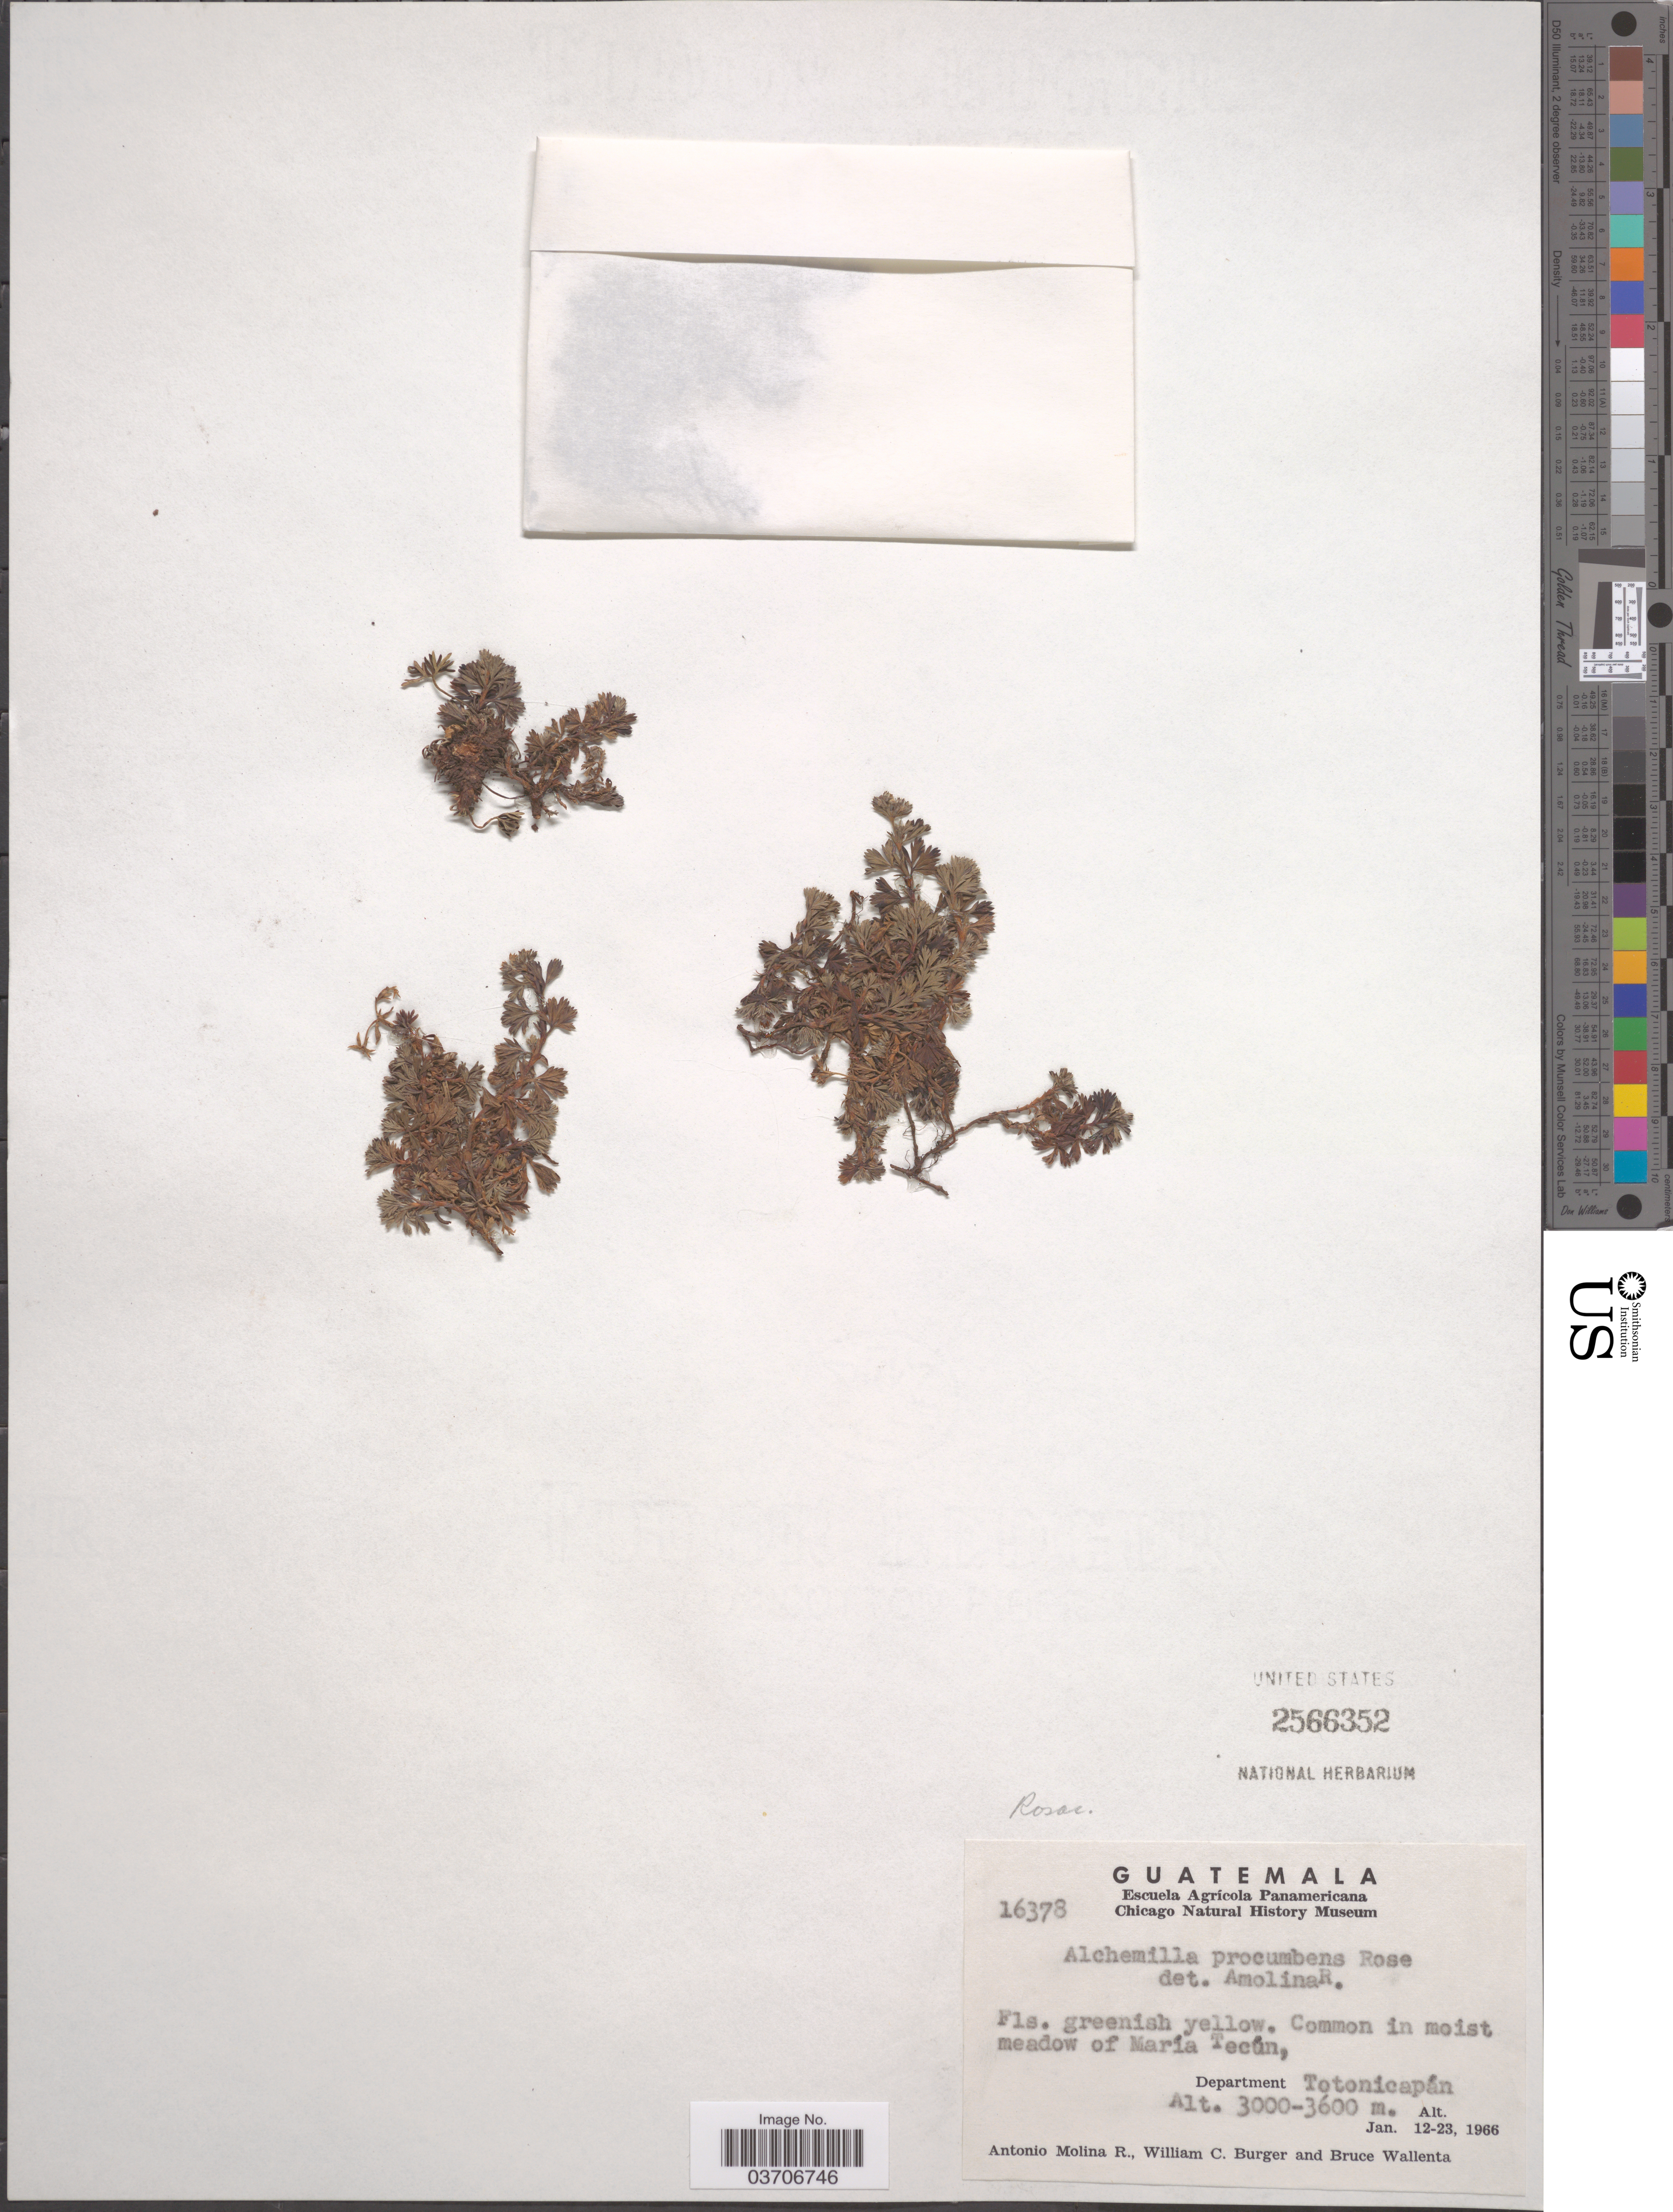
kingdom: Plantae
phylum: Tracheophyta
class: Magnoliopsida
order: Rosales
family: Rosaceae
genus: Lachemilla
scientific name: Lachemilla procumbens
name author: (Rose) Rydb.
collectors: A. Molina R., W. Burger & B. Wallenta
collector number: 16378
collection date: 1966-01-12/1966-01-23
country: Guatemala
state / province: Totonicapan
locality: Common in moist meadow of María Tecún, Department Totonicapán.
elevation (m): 3000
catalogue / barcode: US 2566352